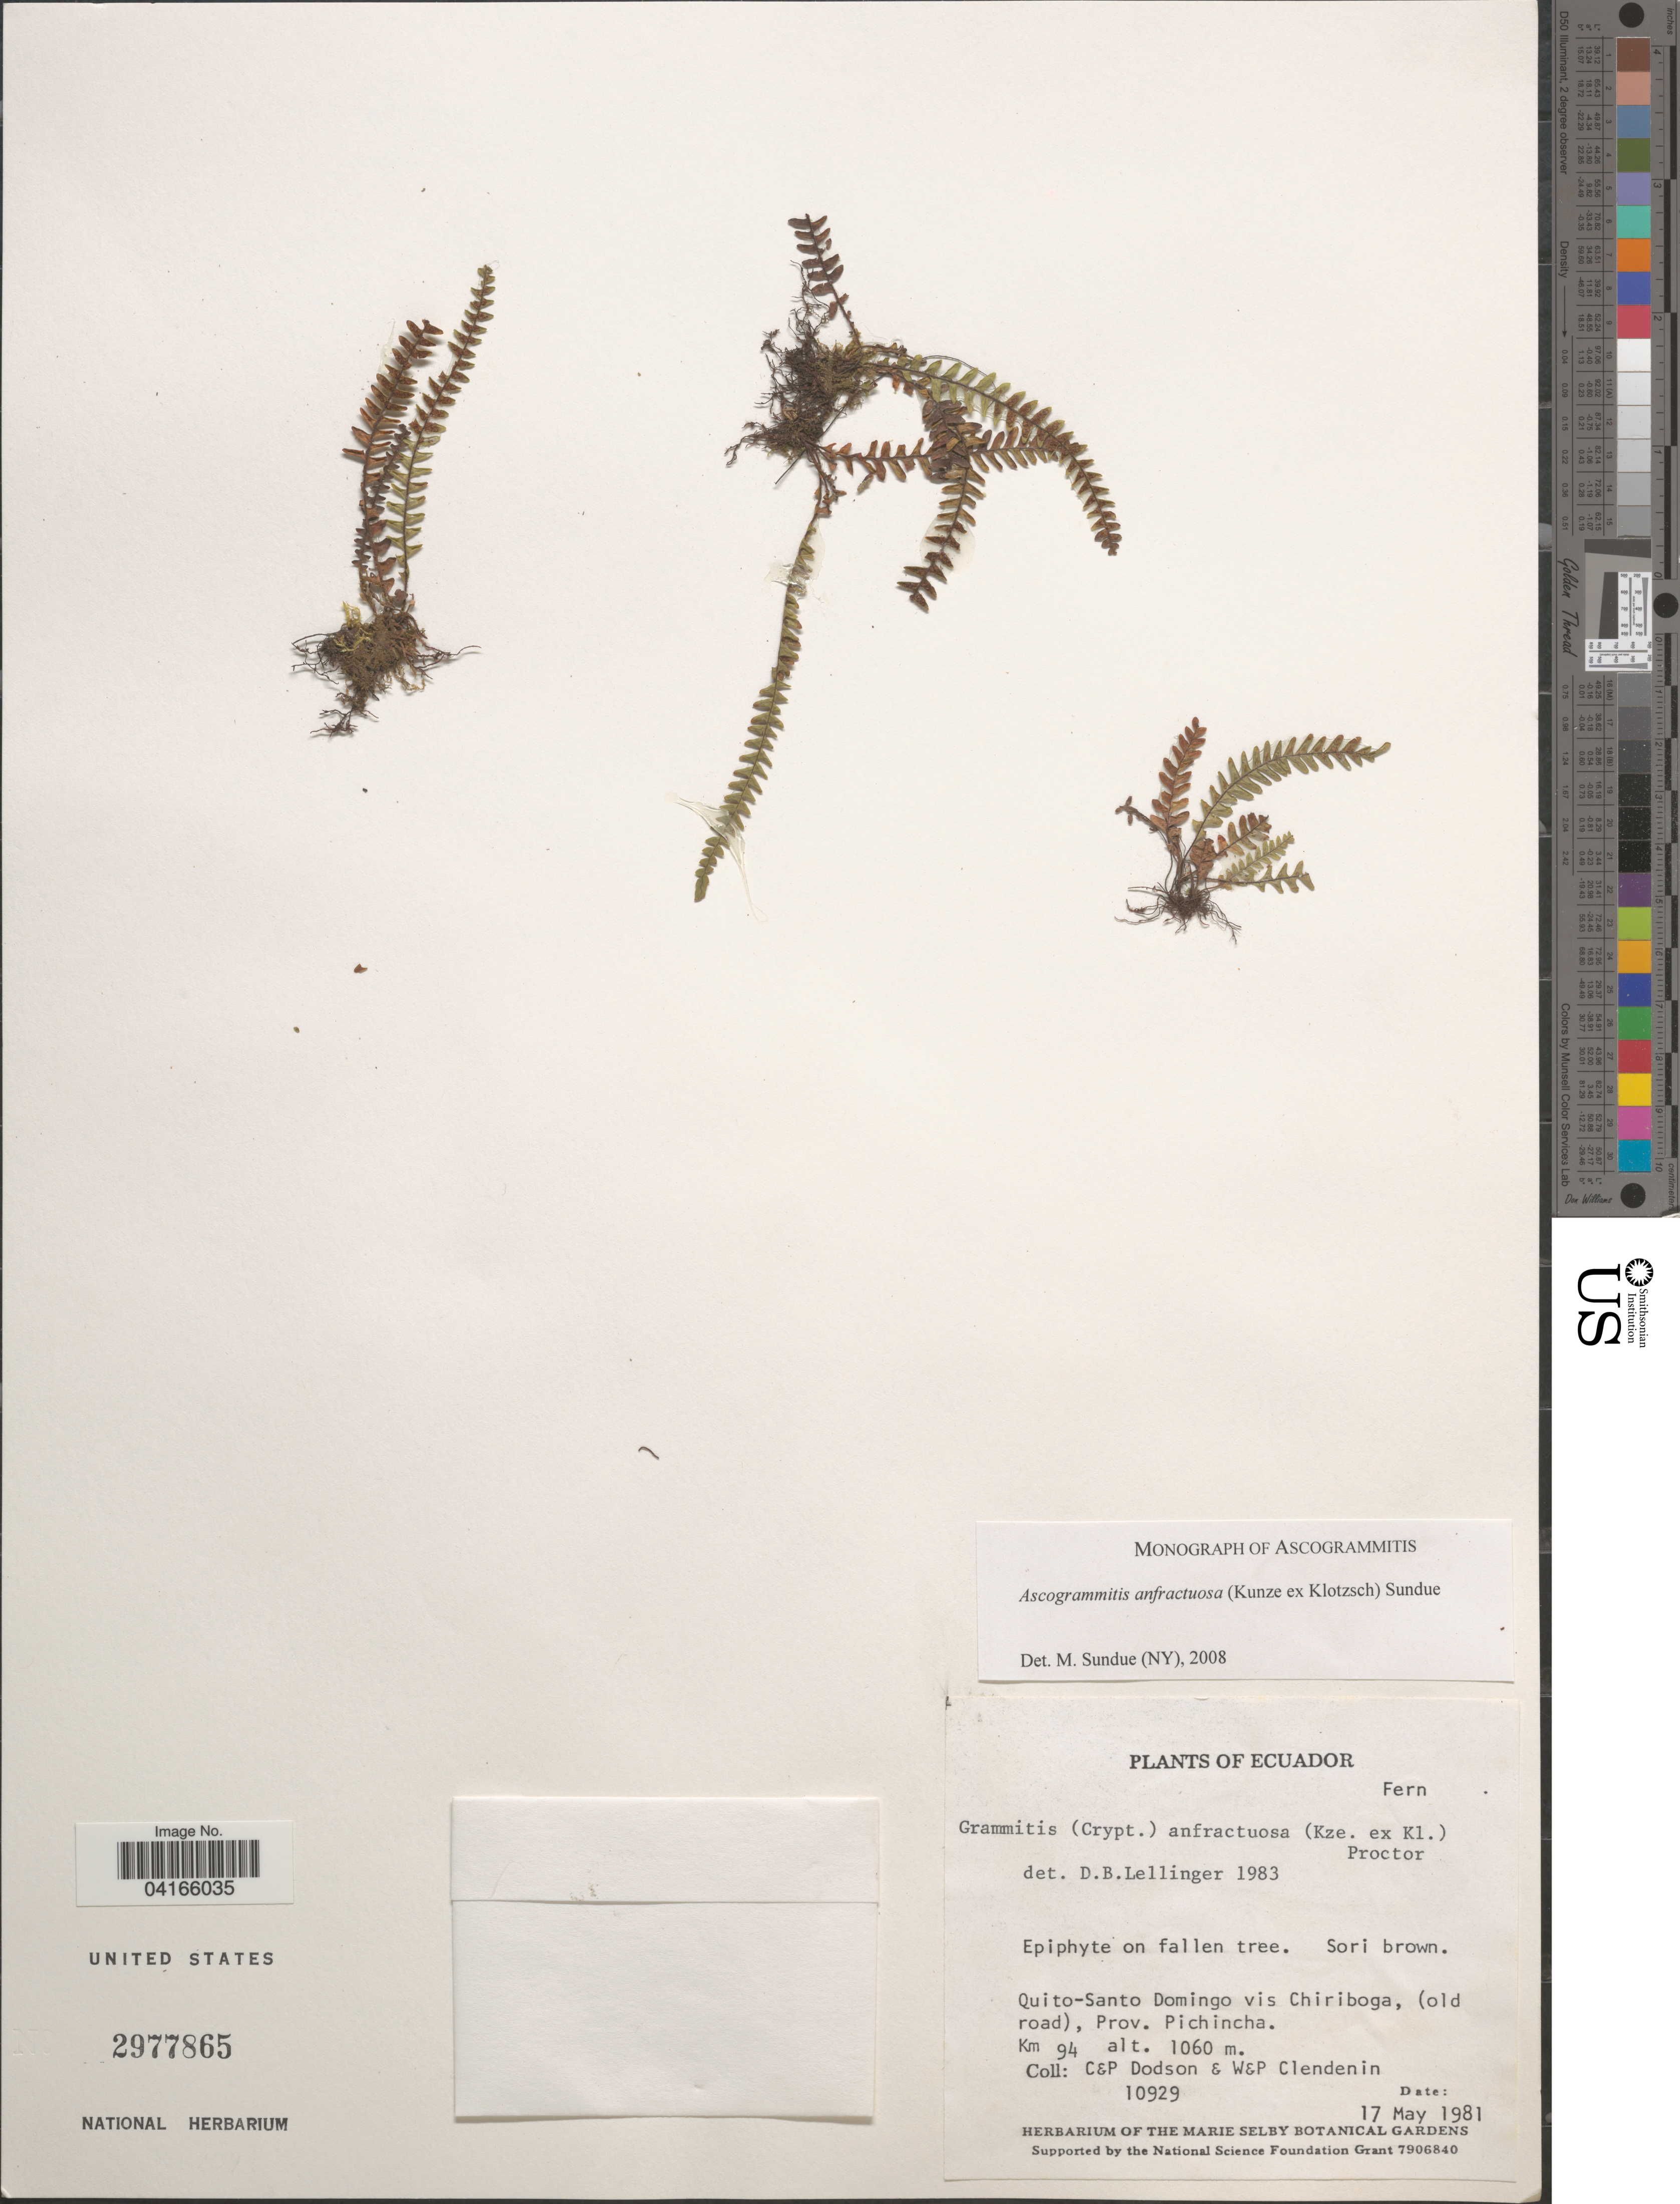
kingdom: Plantae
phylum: Tracheophyta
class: Polypodiopsida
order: Polypodiales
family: Polypodiaceae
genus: Ascogrammitis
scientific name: Ascogrammitis anfractuosa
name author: (Kunze ex Klotzsch) Sundue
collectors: C. Dodson, P. Dodson, W. Clendenin & P. Clendenin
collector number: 10929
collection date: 1981-05-17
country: Ecuador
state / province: Pichincha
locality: Quito-Santo Domingo vis Chiriboga, (old road). Km 94.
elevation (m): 1060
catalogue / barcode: US 2977865